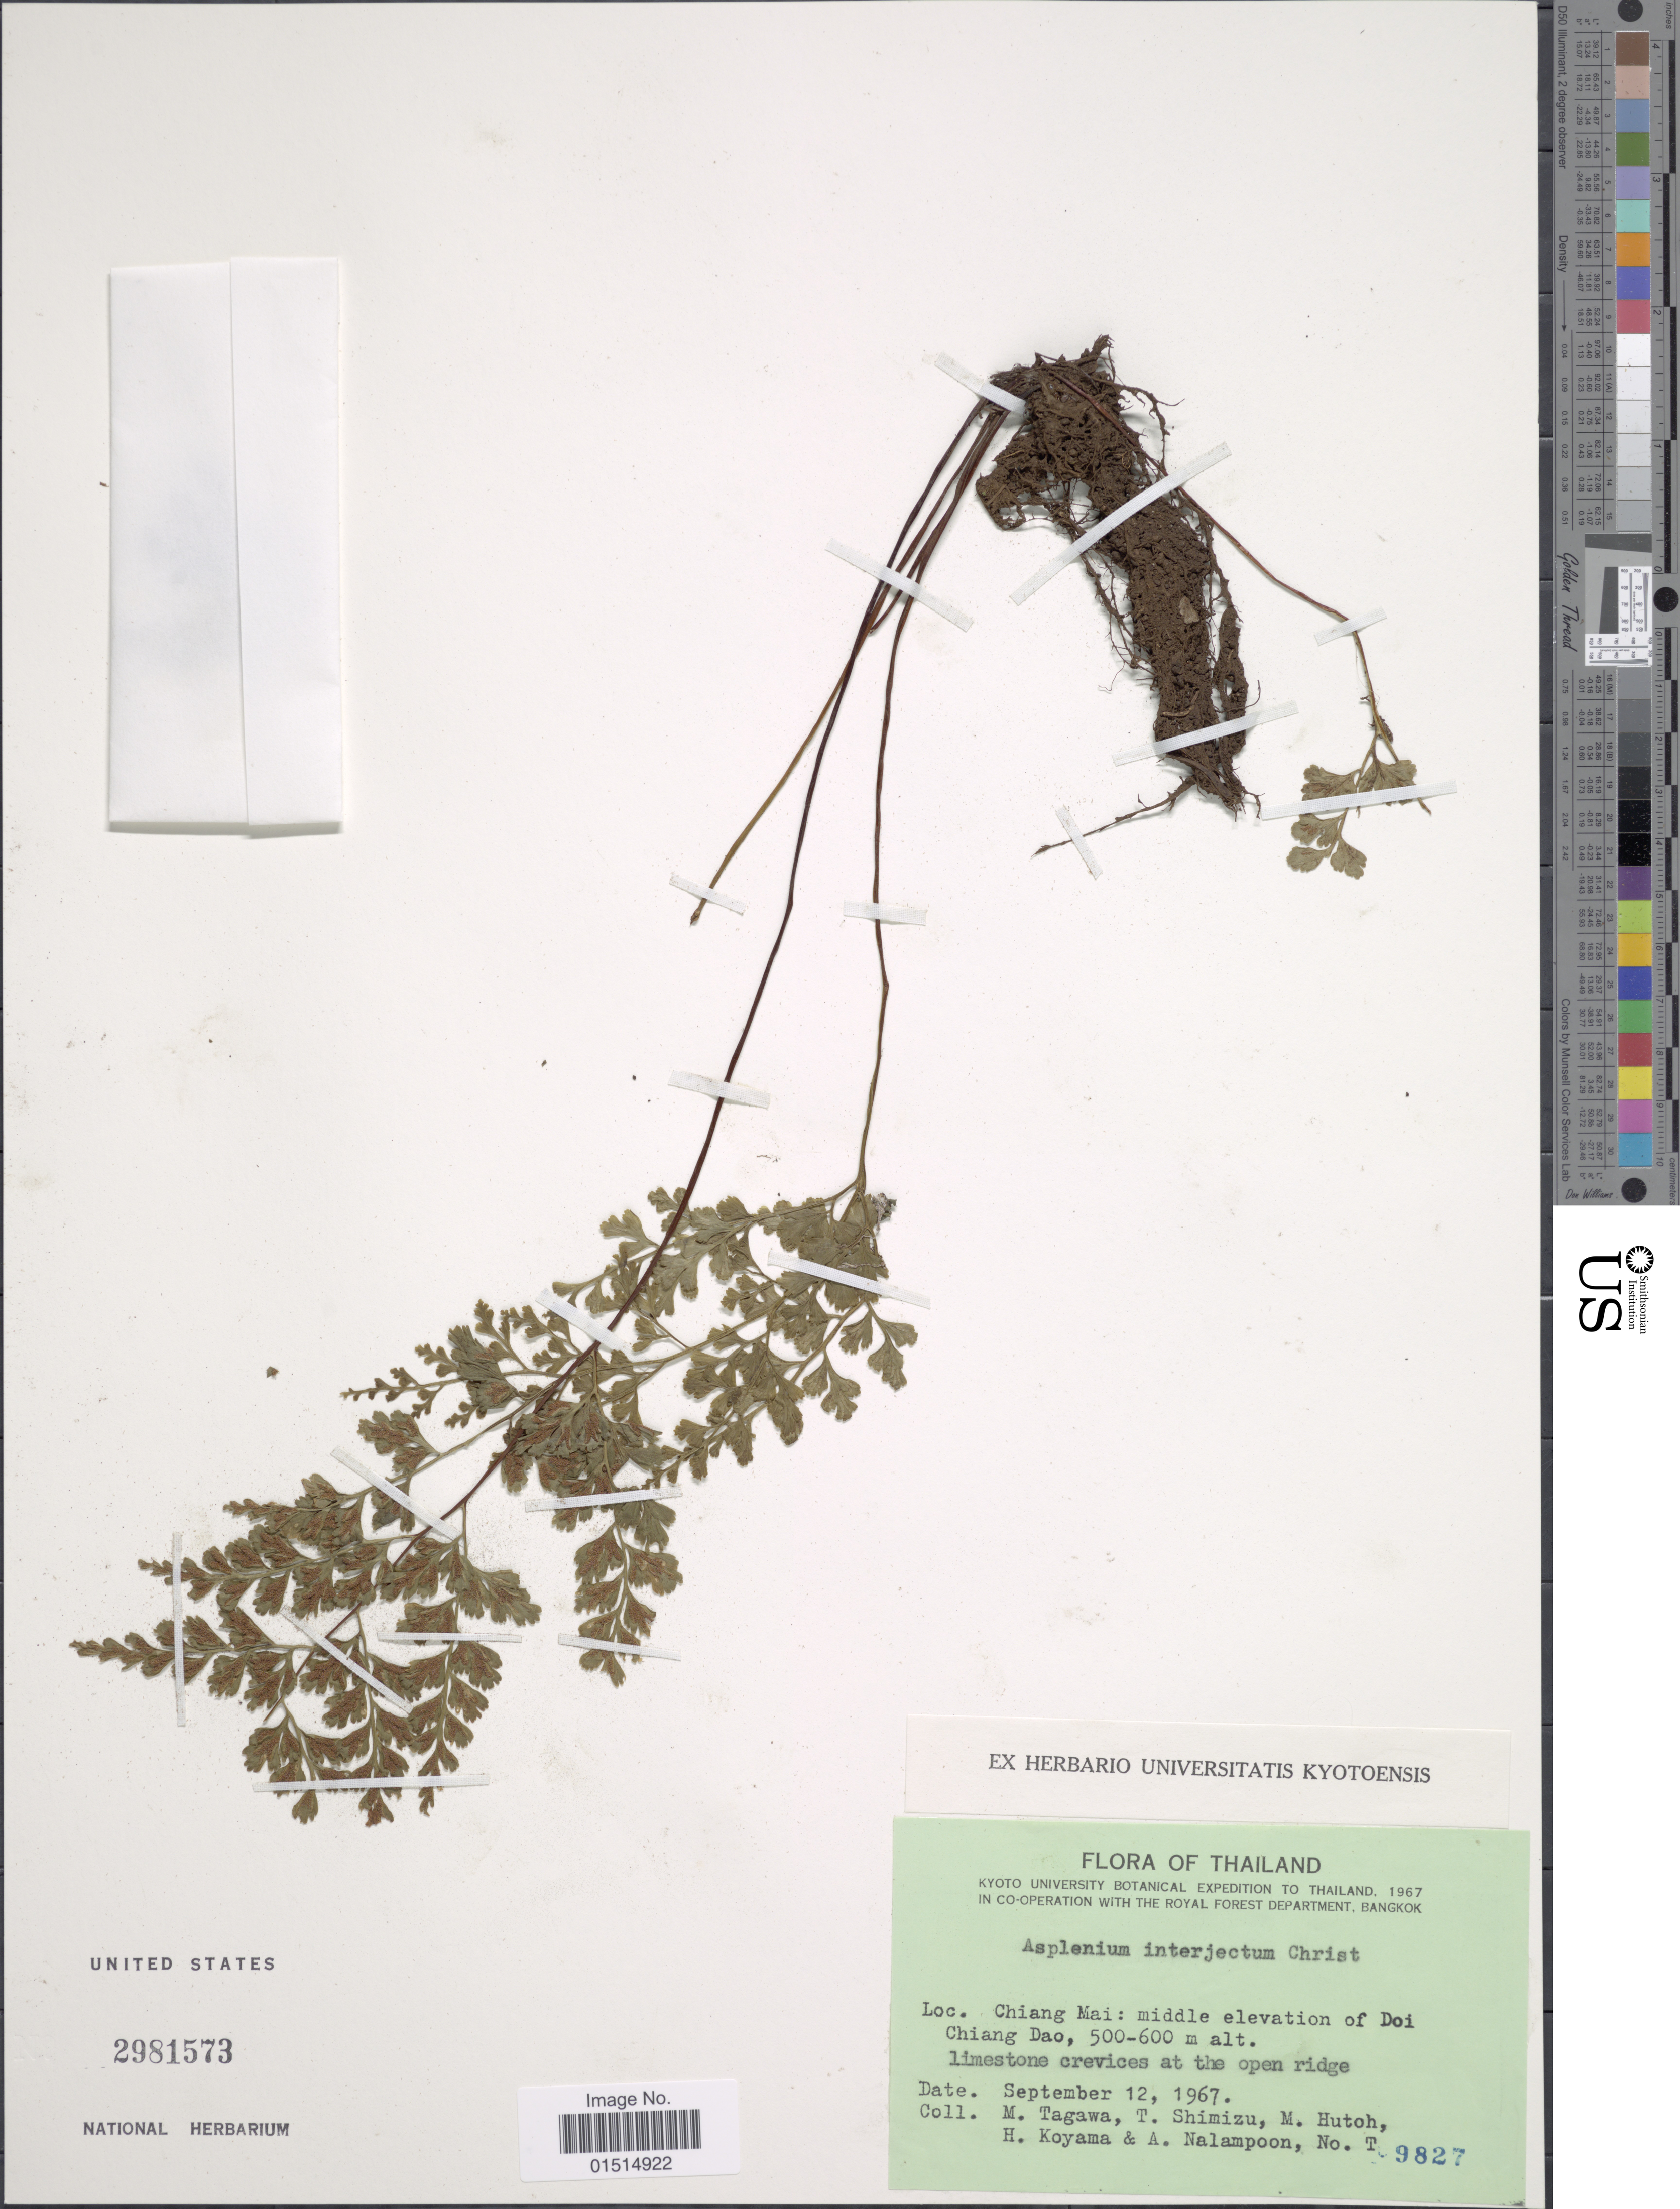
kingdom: Plantae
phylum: Tracheophyta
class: Polypodiopsida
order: Polypodiales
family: Aspleniaceae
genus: Asplenium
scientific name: Asplenium interjectum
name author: Christ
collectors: M. Tagawa, T. Shimizu, M. Hutch, H. Koyama & A. Nalampoon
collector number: T9827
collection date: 1967-09-12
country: Thailand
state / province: Chiang Mai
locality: Middle elevation of Doi Chiang Dao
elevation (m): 500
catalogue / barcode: US 2981573